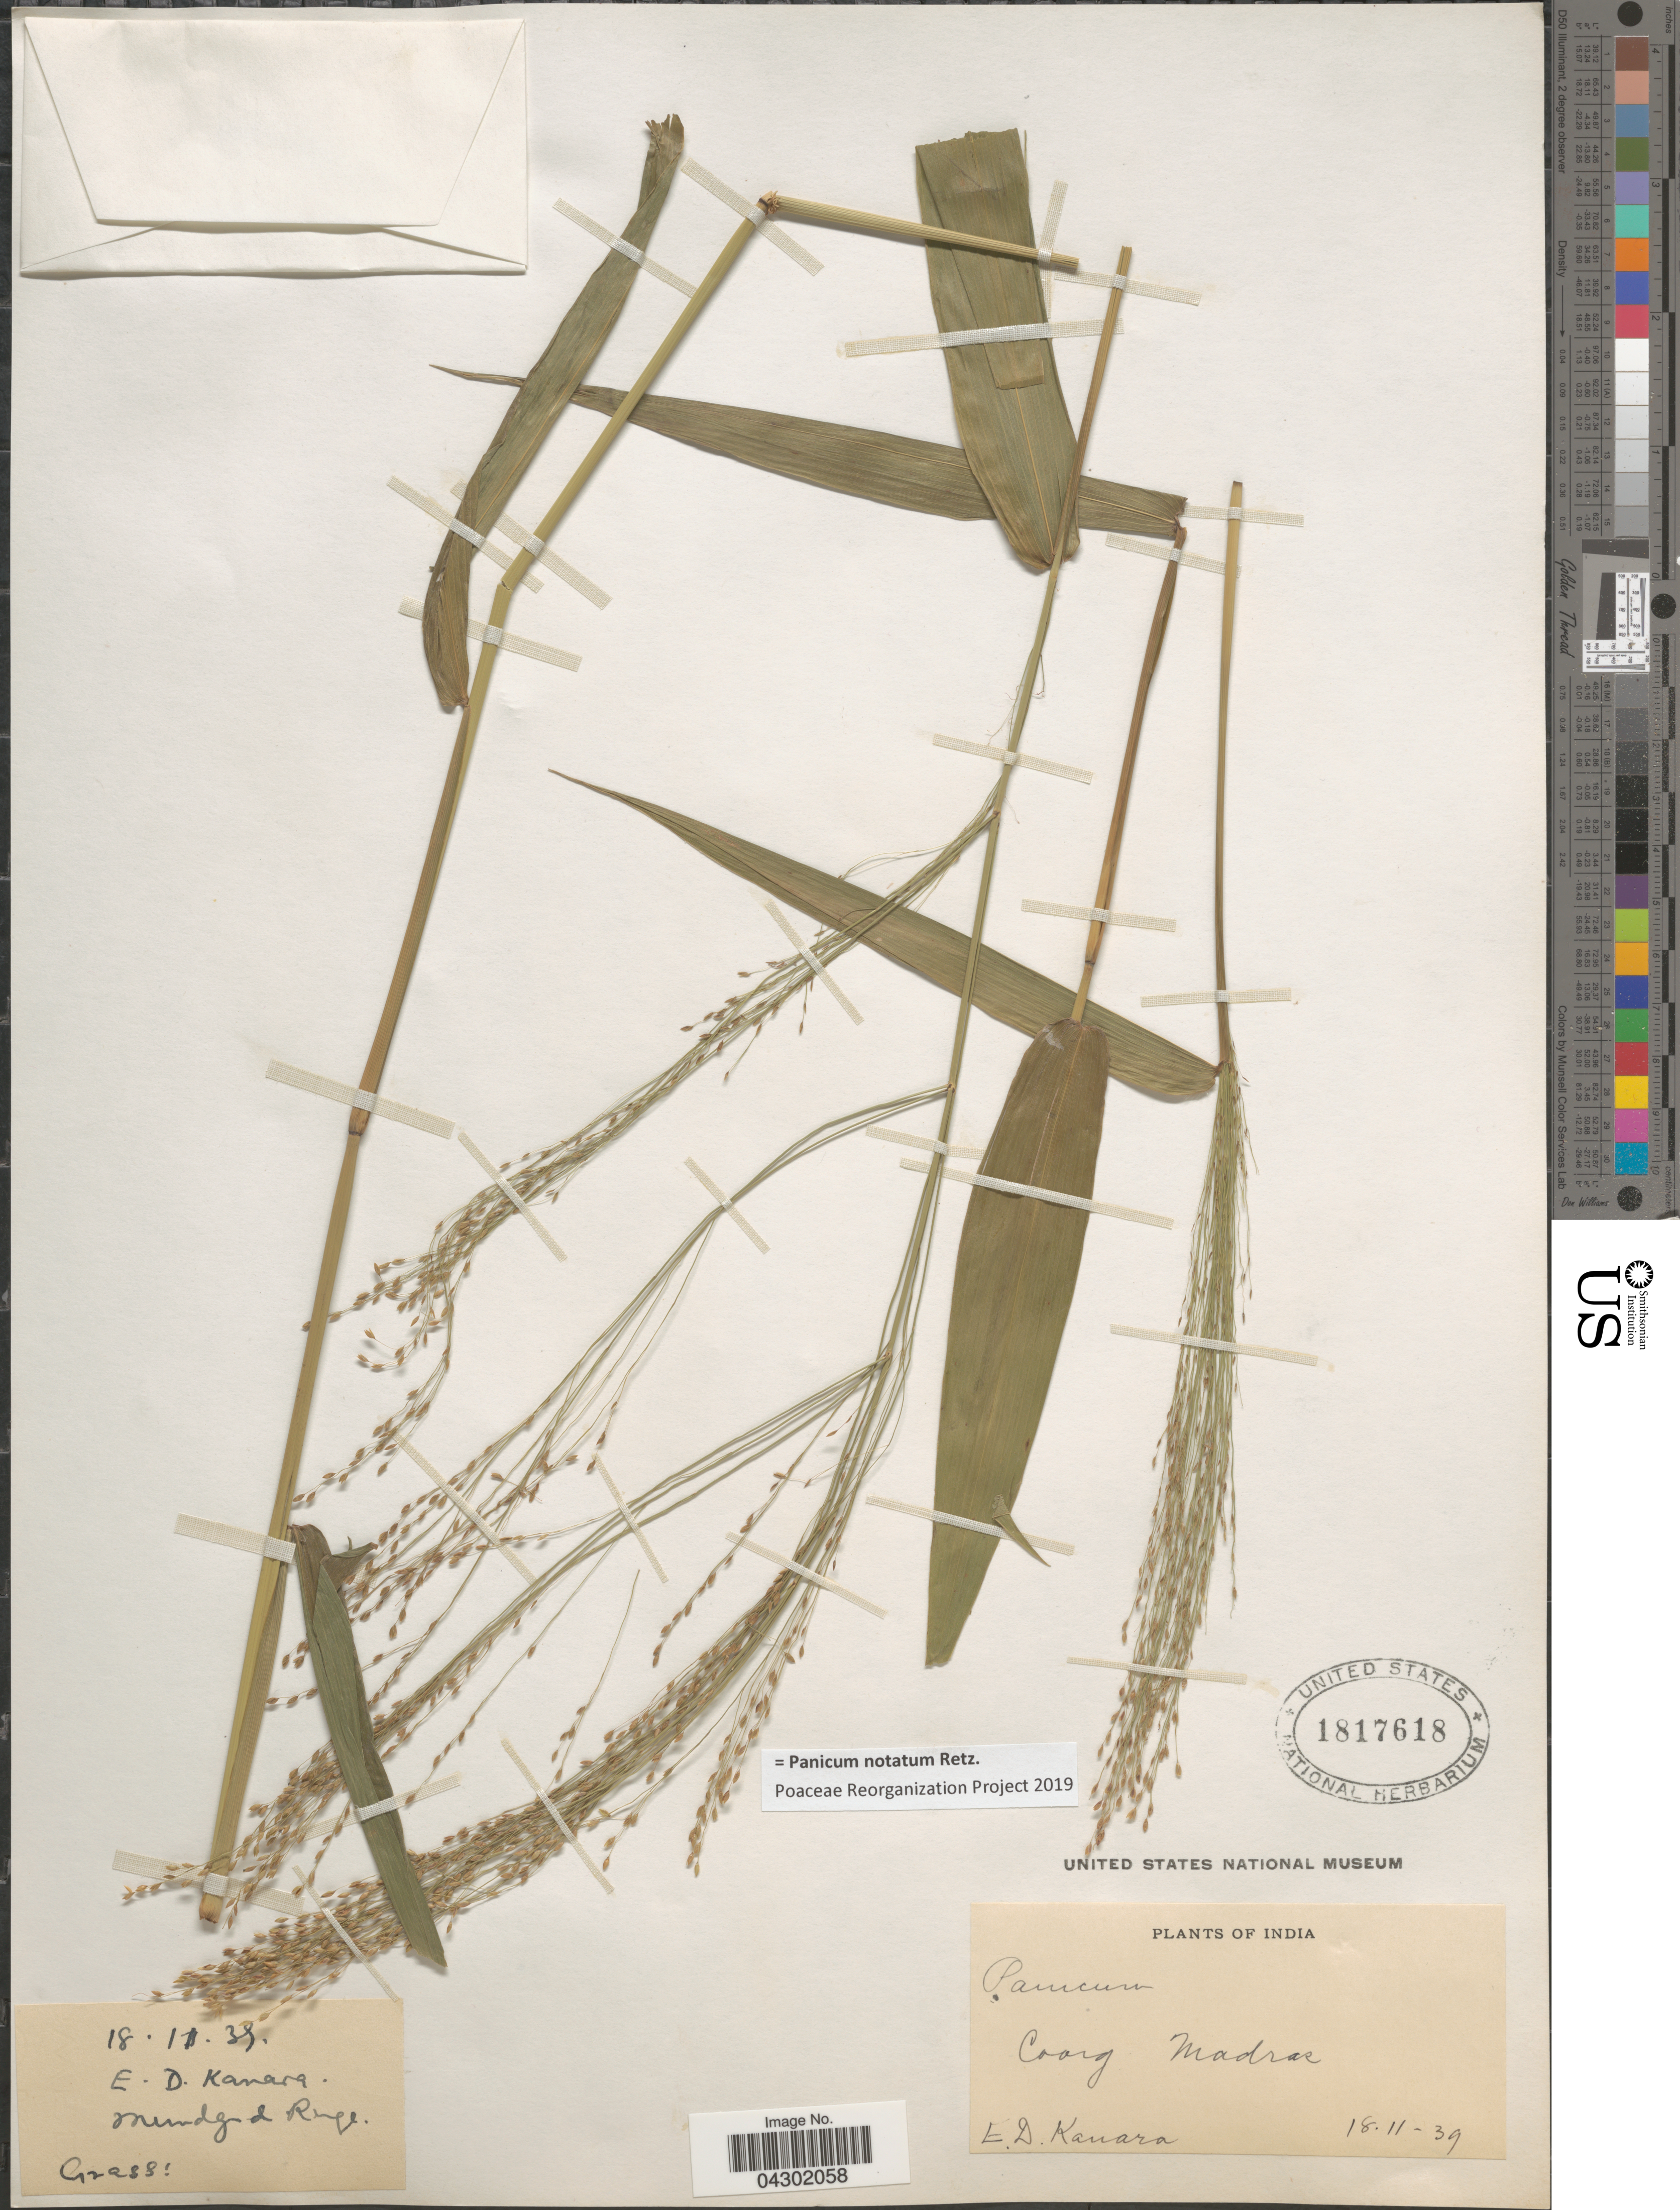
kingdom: Plantae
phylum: Tracheophyta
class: Liliopsida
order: Poales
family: Poaceae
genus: Panicum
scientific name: Panicum notatum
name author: Retz.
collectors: E. Kanara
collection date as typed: Transcribed d/m/y: 18/11/39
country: India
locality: Coorg Madras.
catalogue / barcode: US 1817618